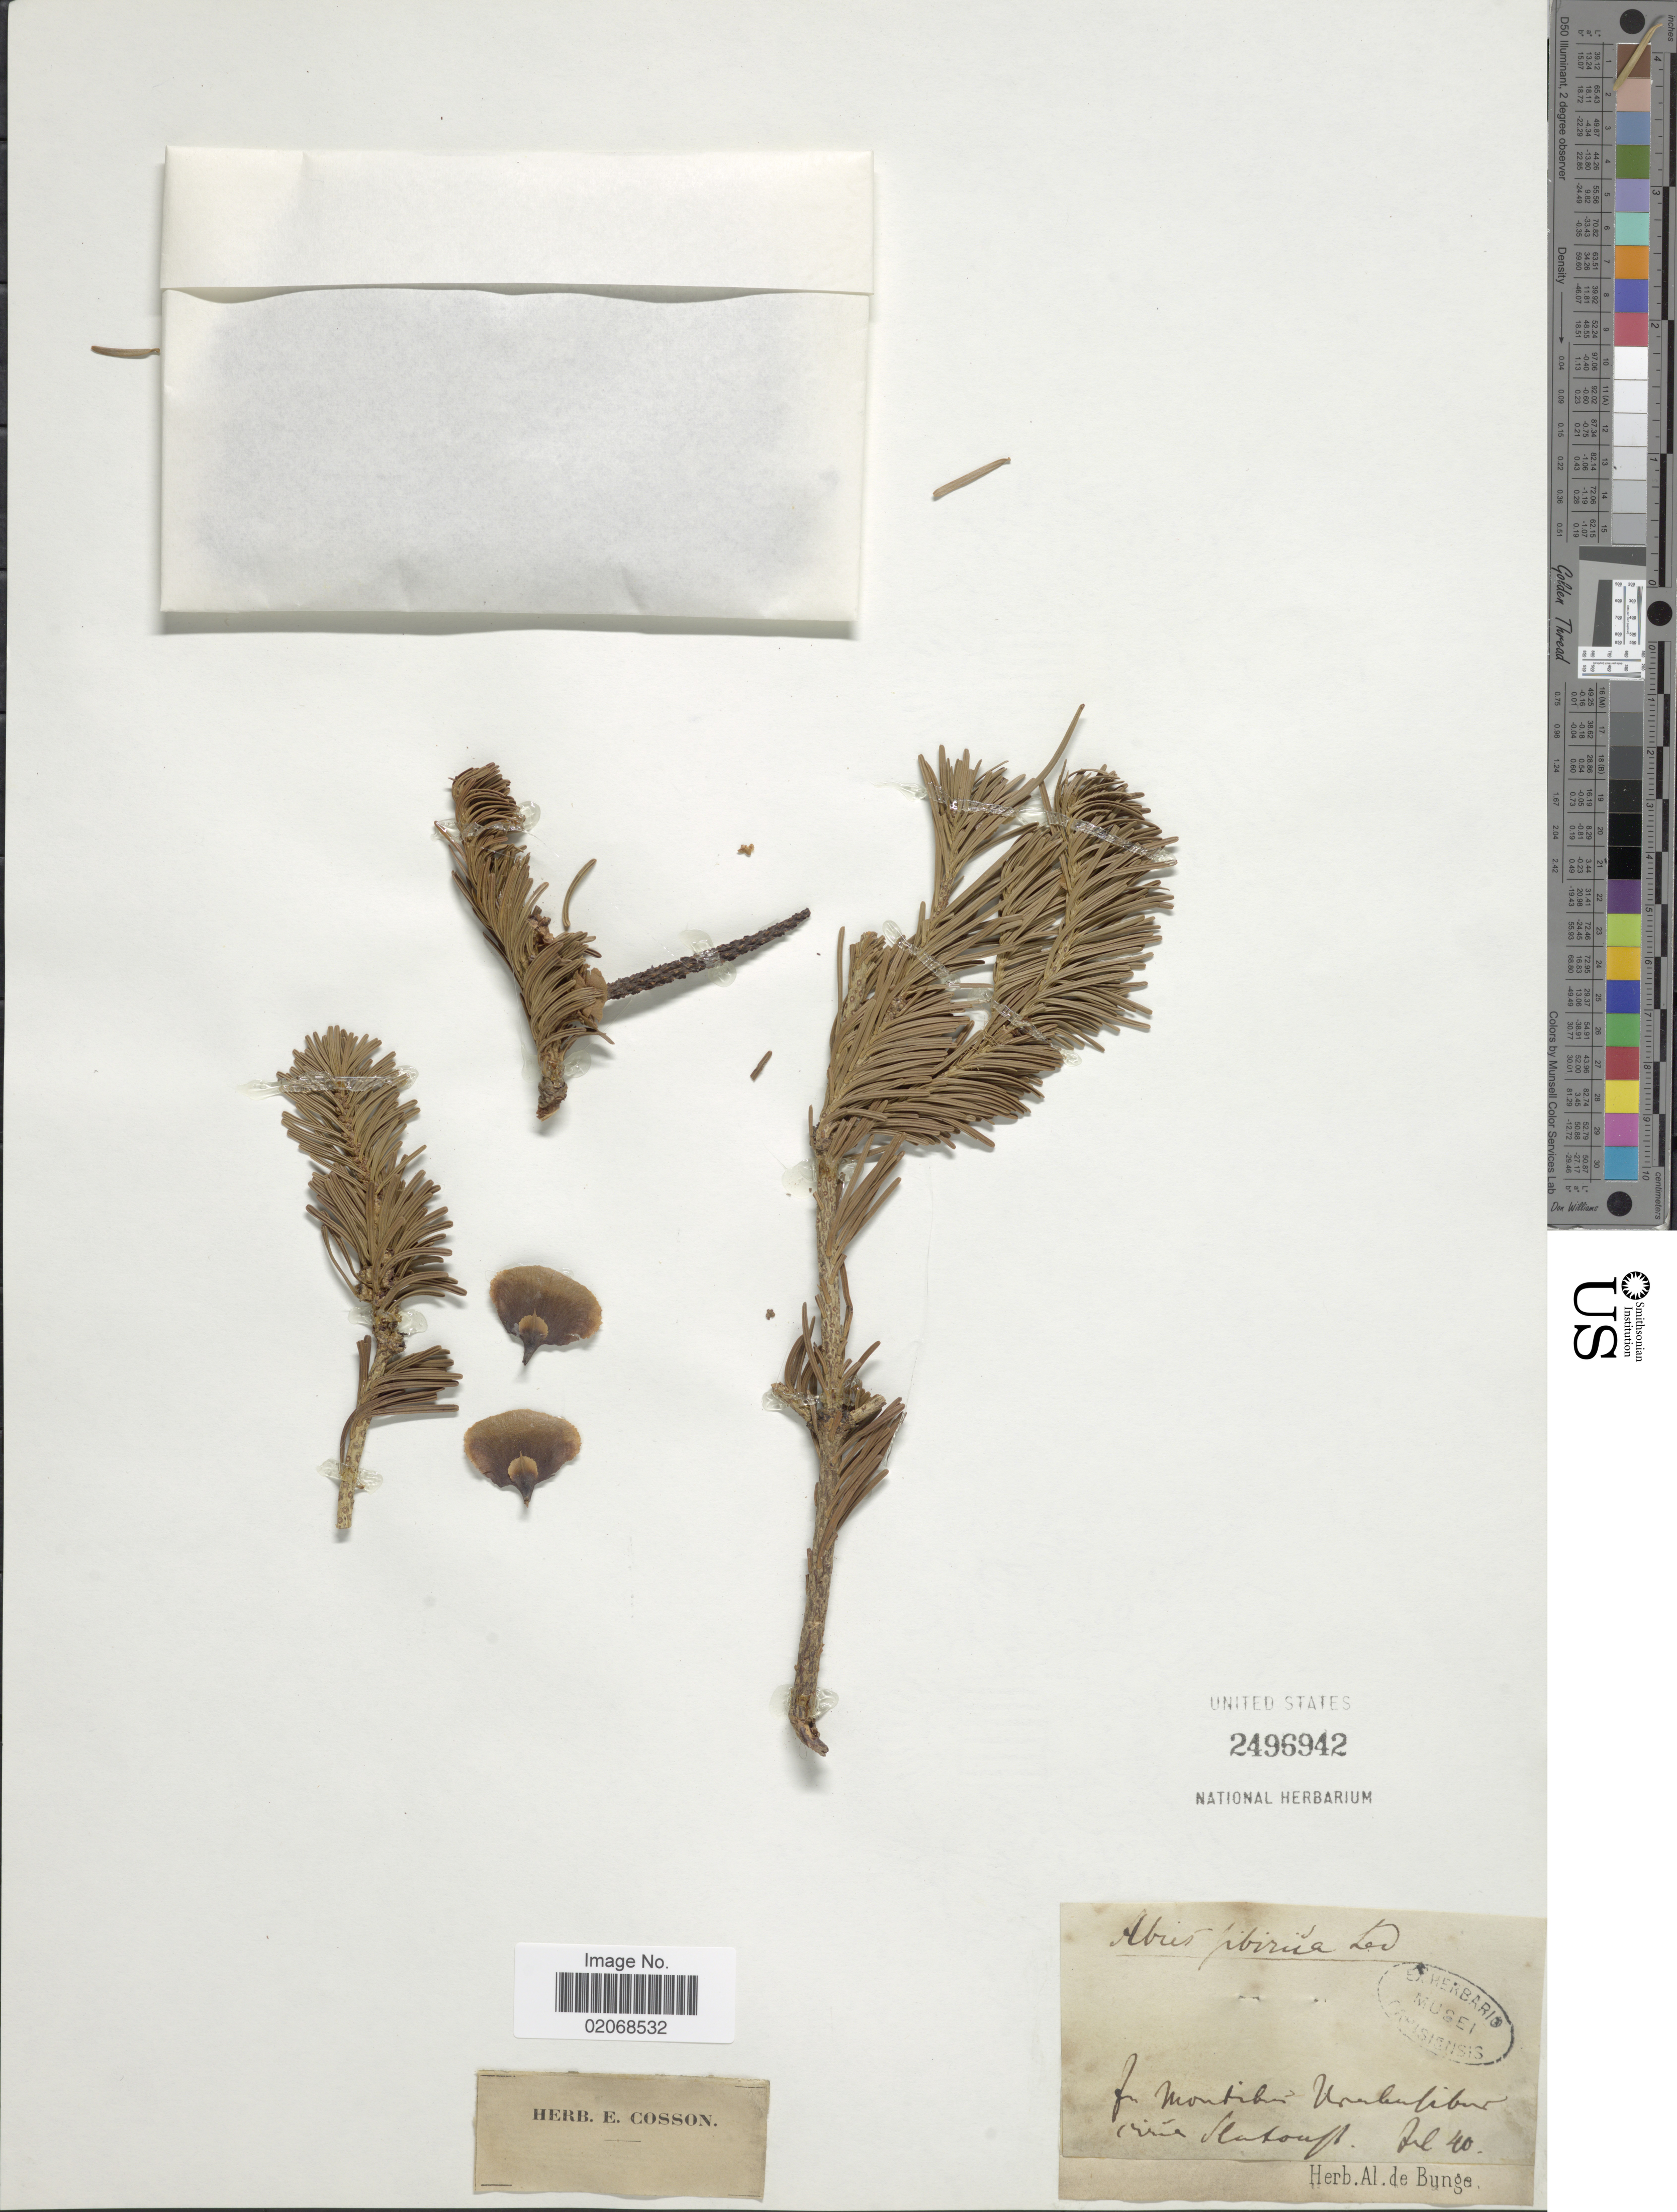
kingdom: Plantae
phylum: Tracheophyta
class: Pinopsida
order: Pinales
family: Pinaceae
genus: Abies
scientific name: Abies sibirica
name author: Ledeb.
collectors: ex herb. Al. de Bung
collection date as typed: Transcribed d/m/y: /7/40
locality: In montibus Urulembur, rivere Slatouff [interpreted]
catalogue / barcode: US 2496942